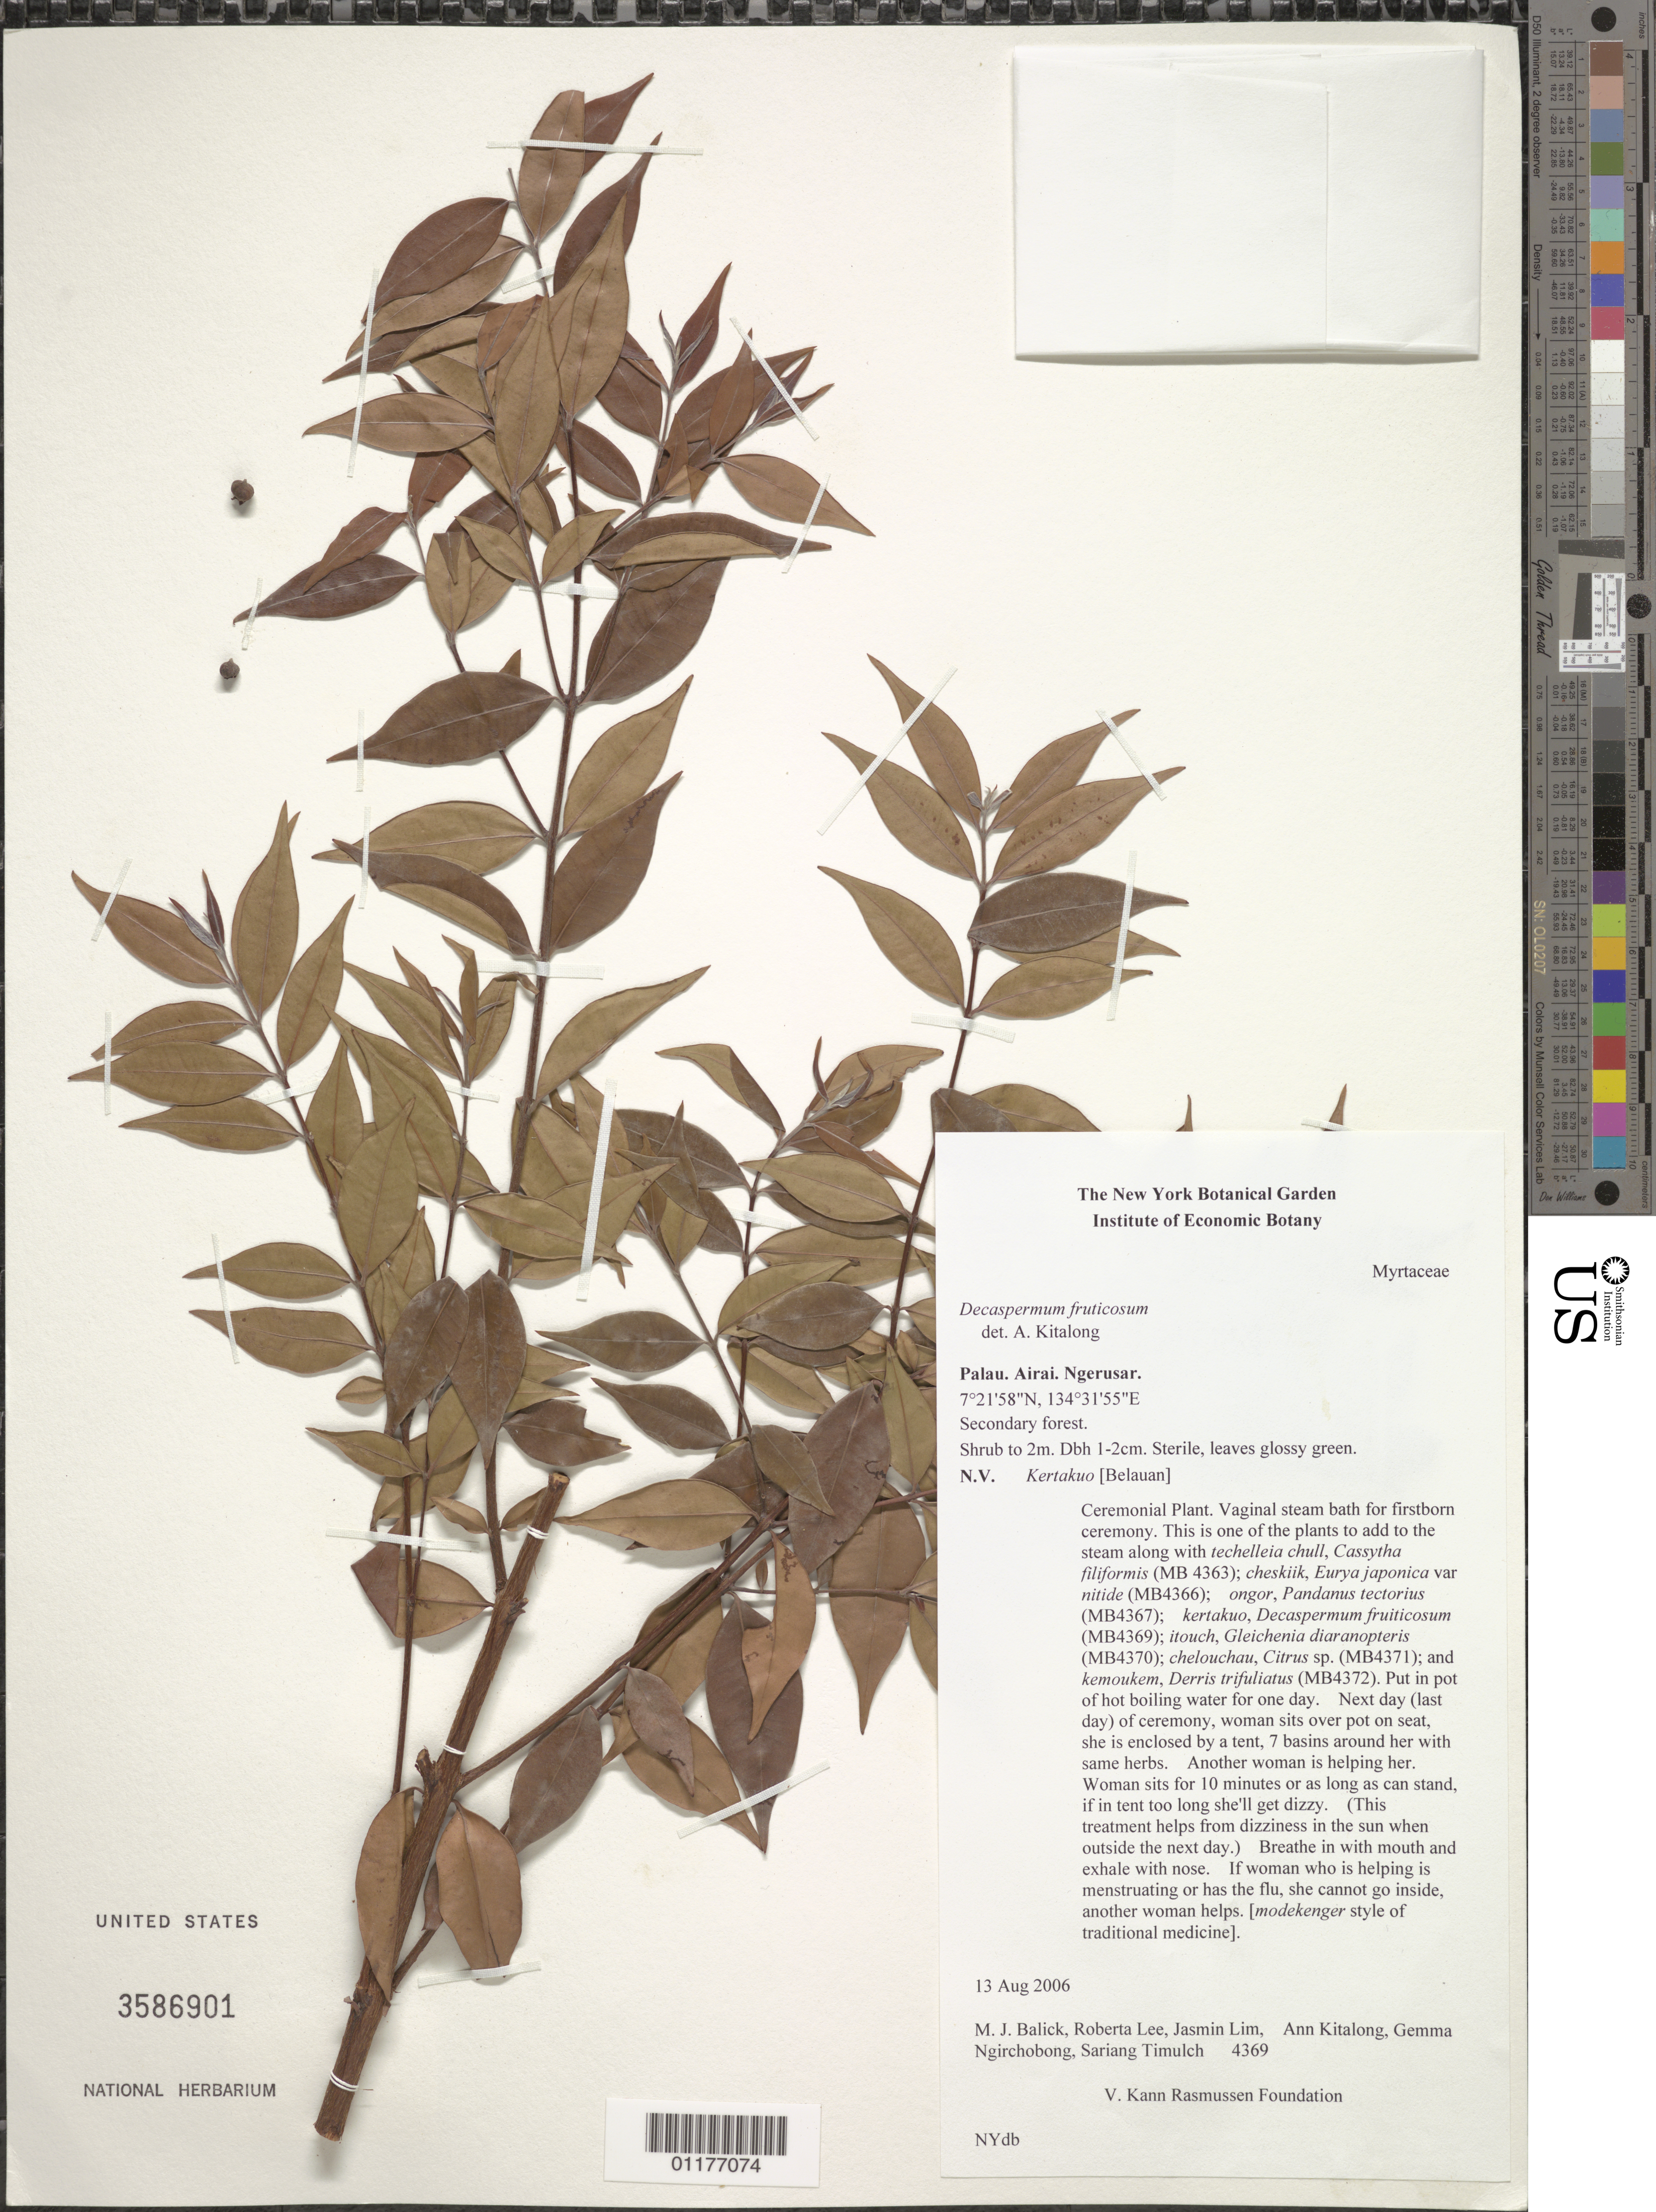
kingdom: Plantae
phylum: Tracheophyta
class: Magnoliopsida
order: Myrtales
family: Myrtaceae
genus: Decaspermum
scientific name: Decaspermum raymundi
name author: Diels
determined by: Strong, Mark T., (BOT), Smithsonian Institution - National Museum of Natural History (UNITED STATES)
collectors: M. J. Balick, R. Lee, J. Lim, A. Kitalong, G. Ngirchobong & S. Timulch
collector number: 4369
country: Palau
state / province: Airai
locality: Ngerusar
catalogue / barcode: US 3586901